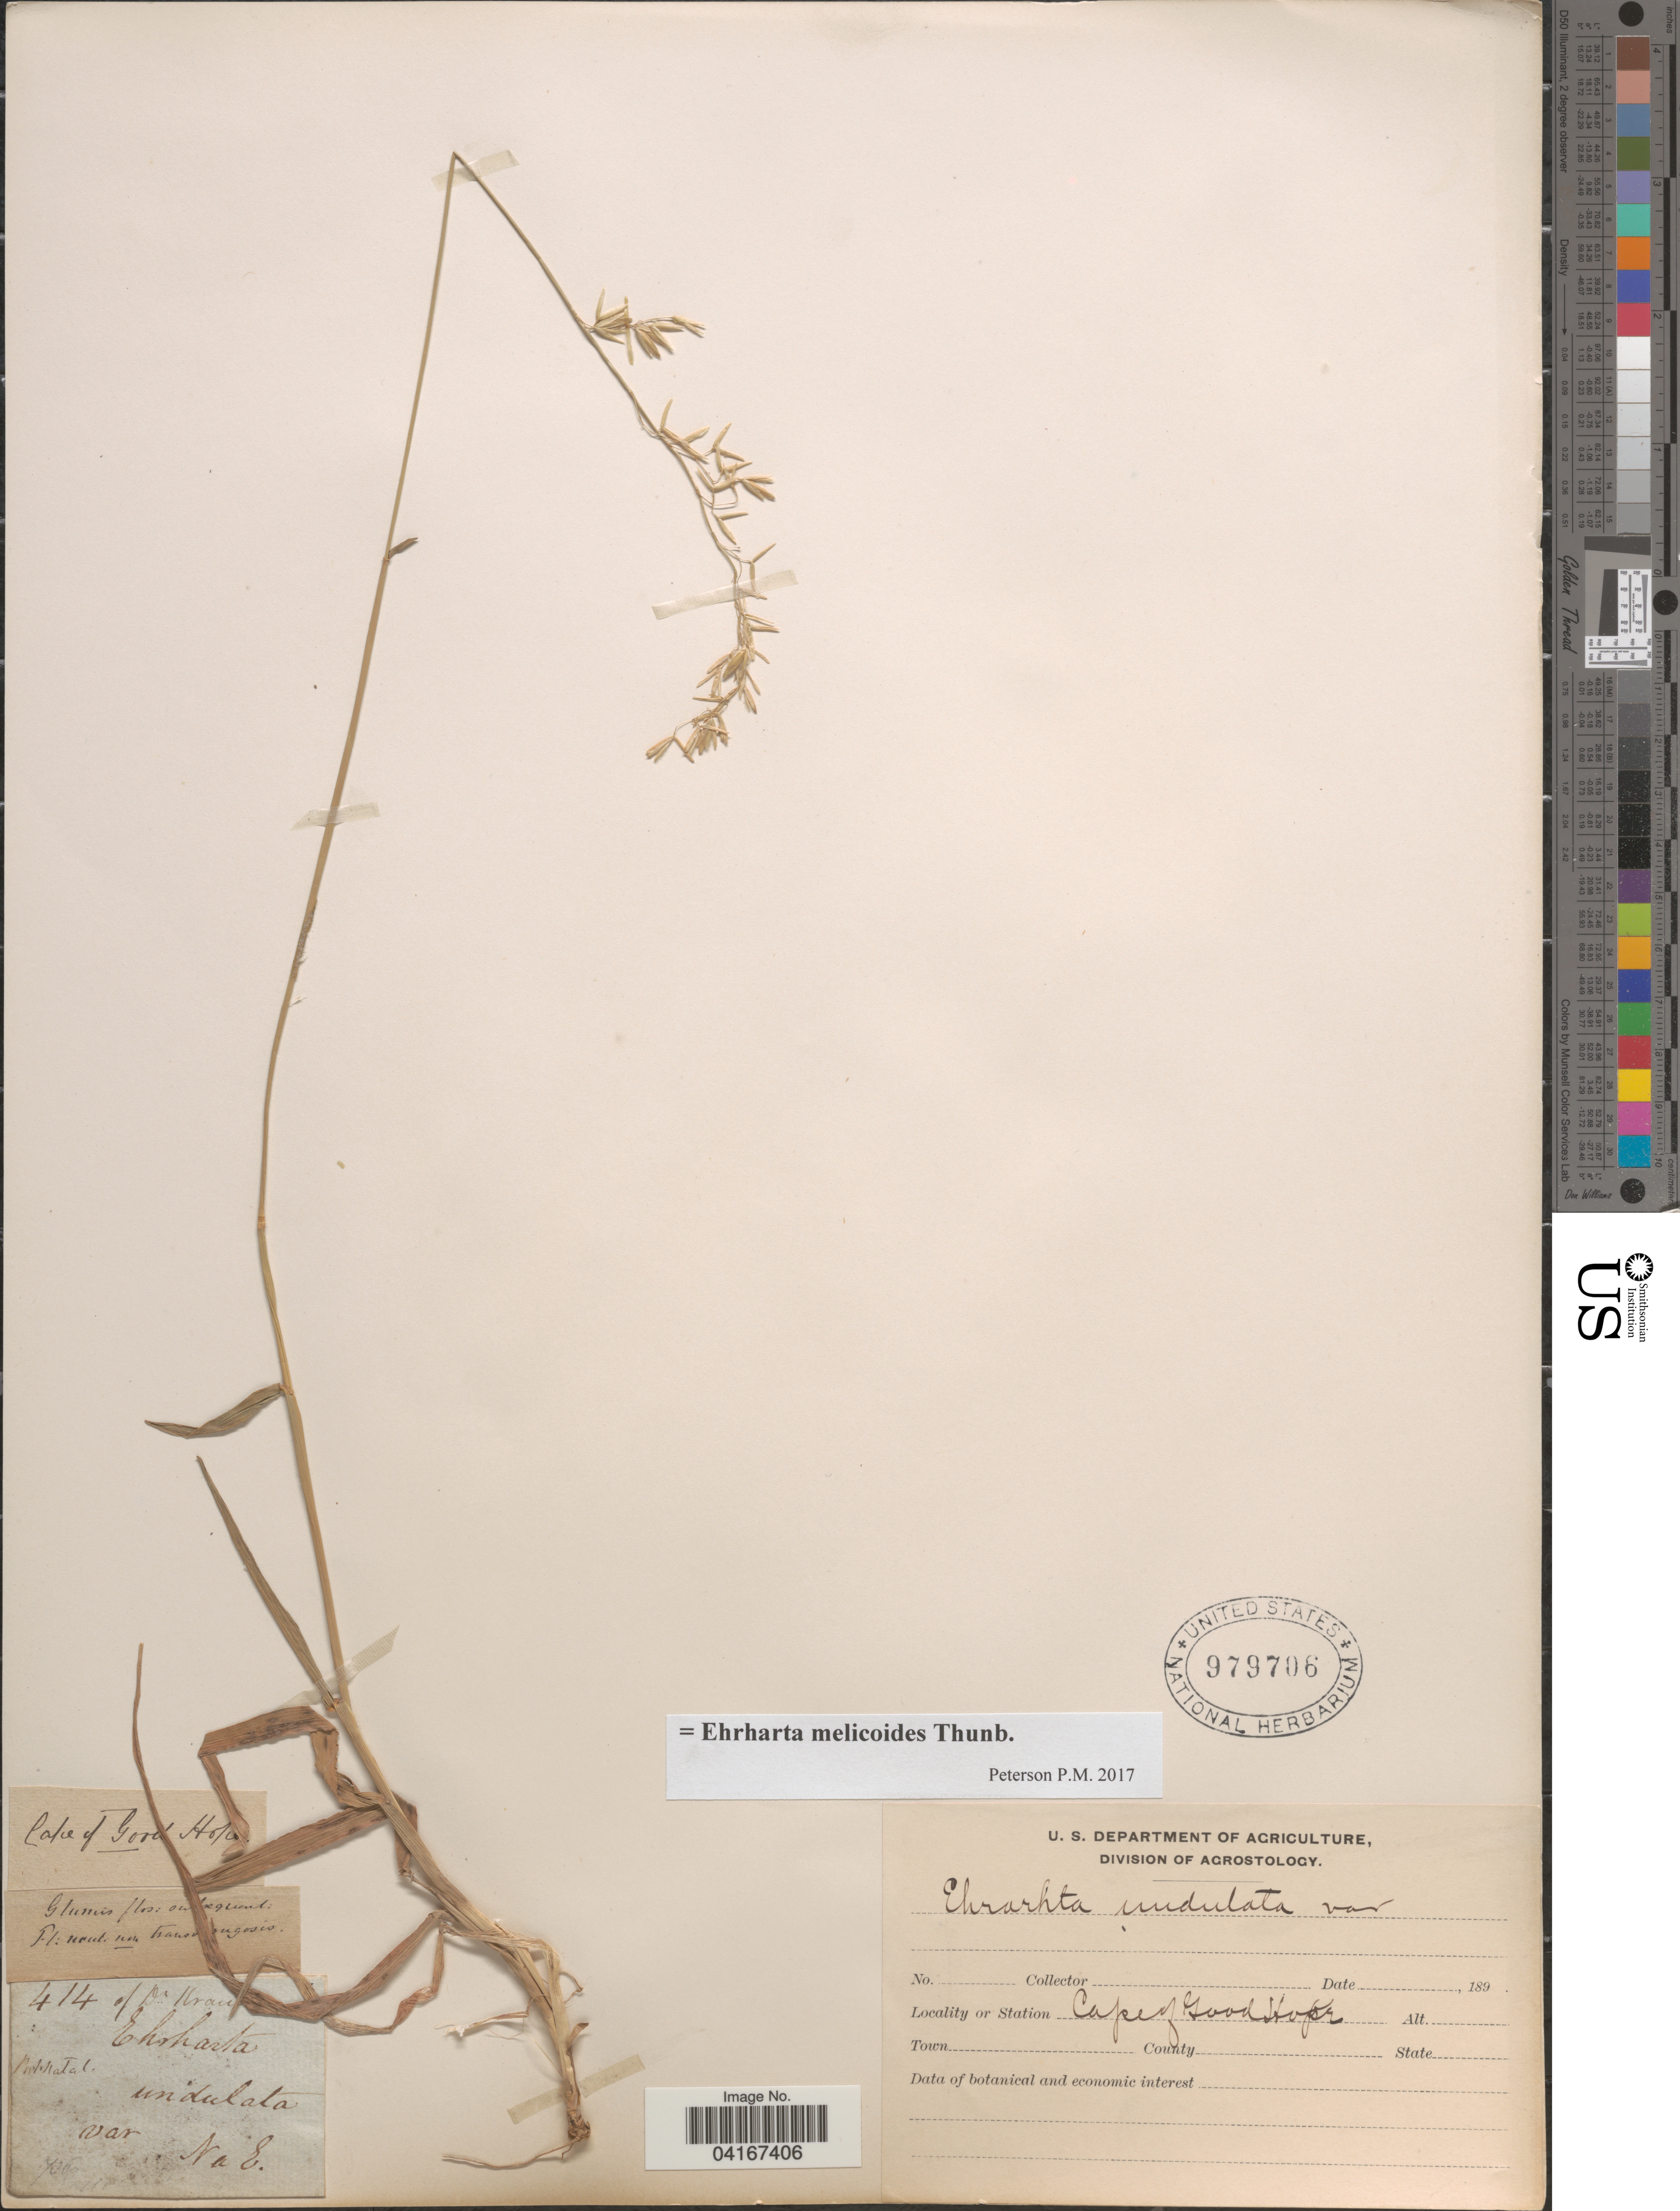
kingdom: Plantae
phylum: Tracheophyta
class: Liliopsida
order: Poales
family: Poaceae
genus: Ehrharta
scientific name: Ehrharta melicoides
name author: Thunb.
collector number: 414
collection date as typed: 189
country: South Africa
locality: Cape of Good Hope.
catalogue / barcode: US 979706